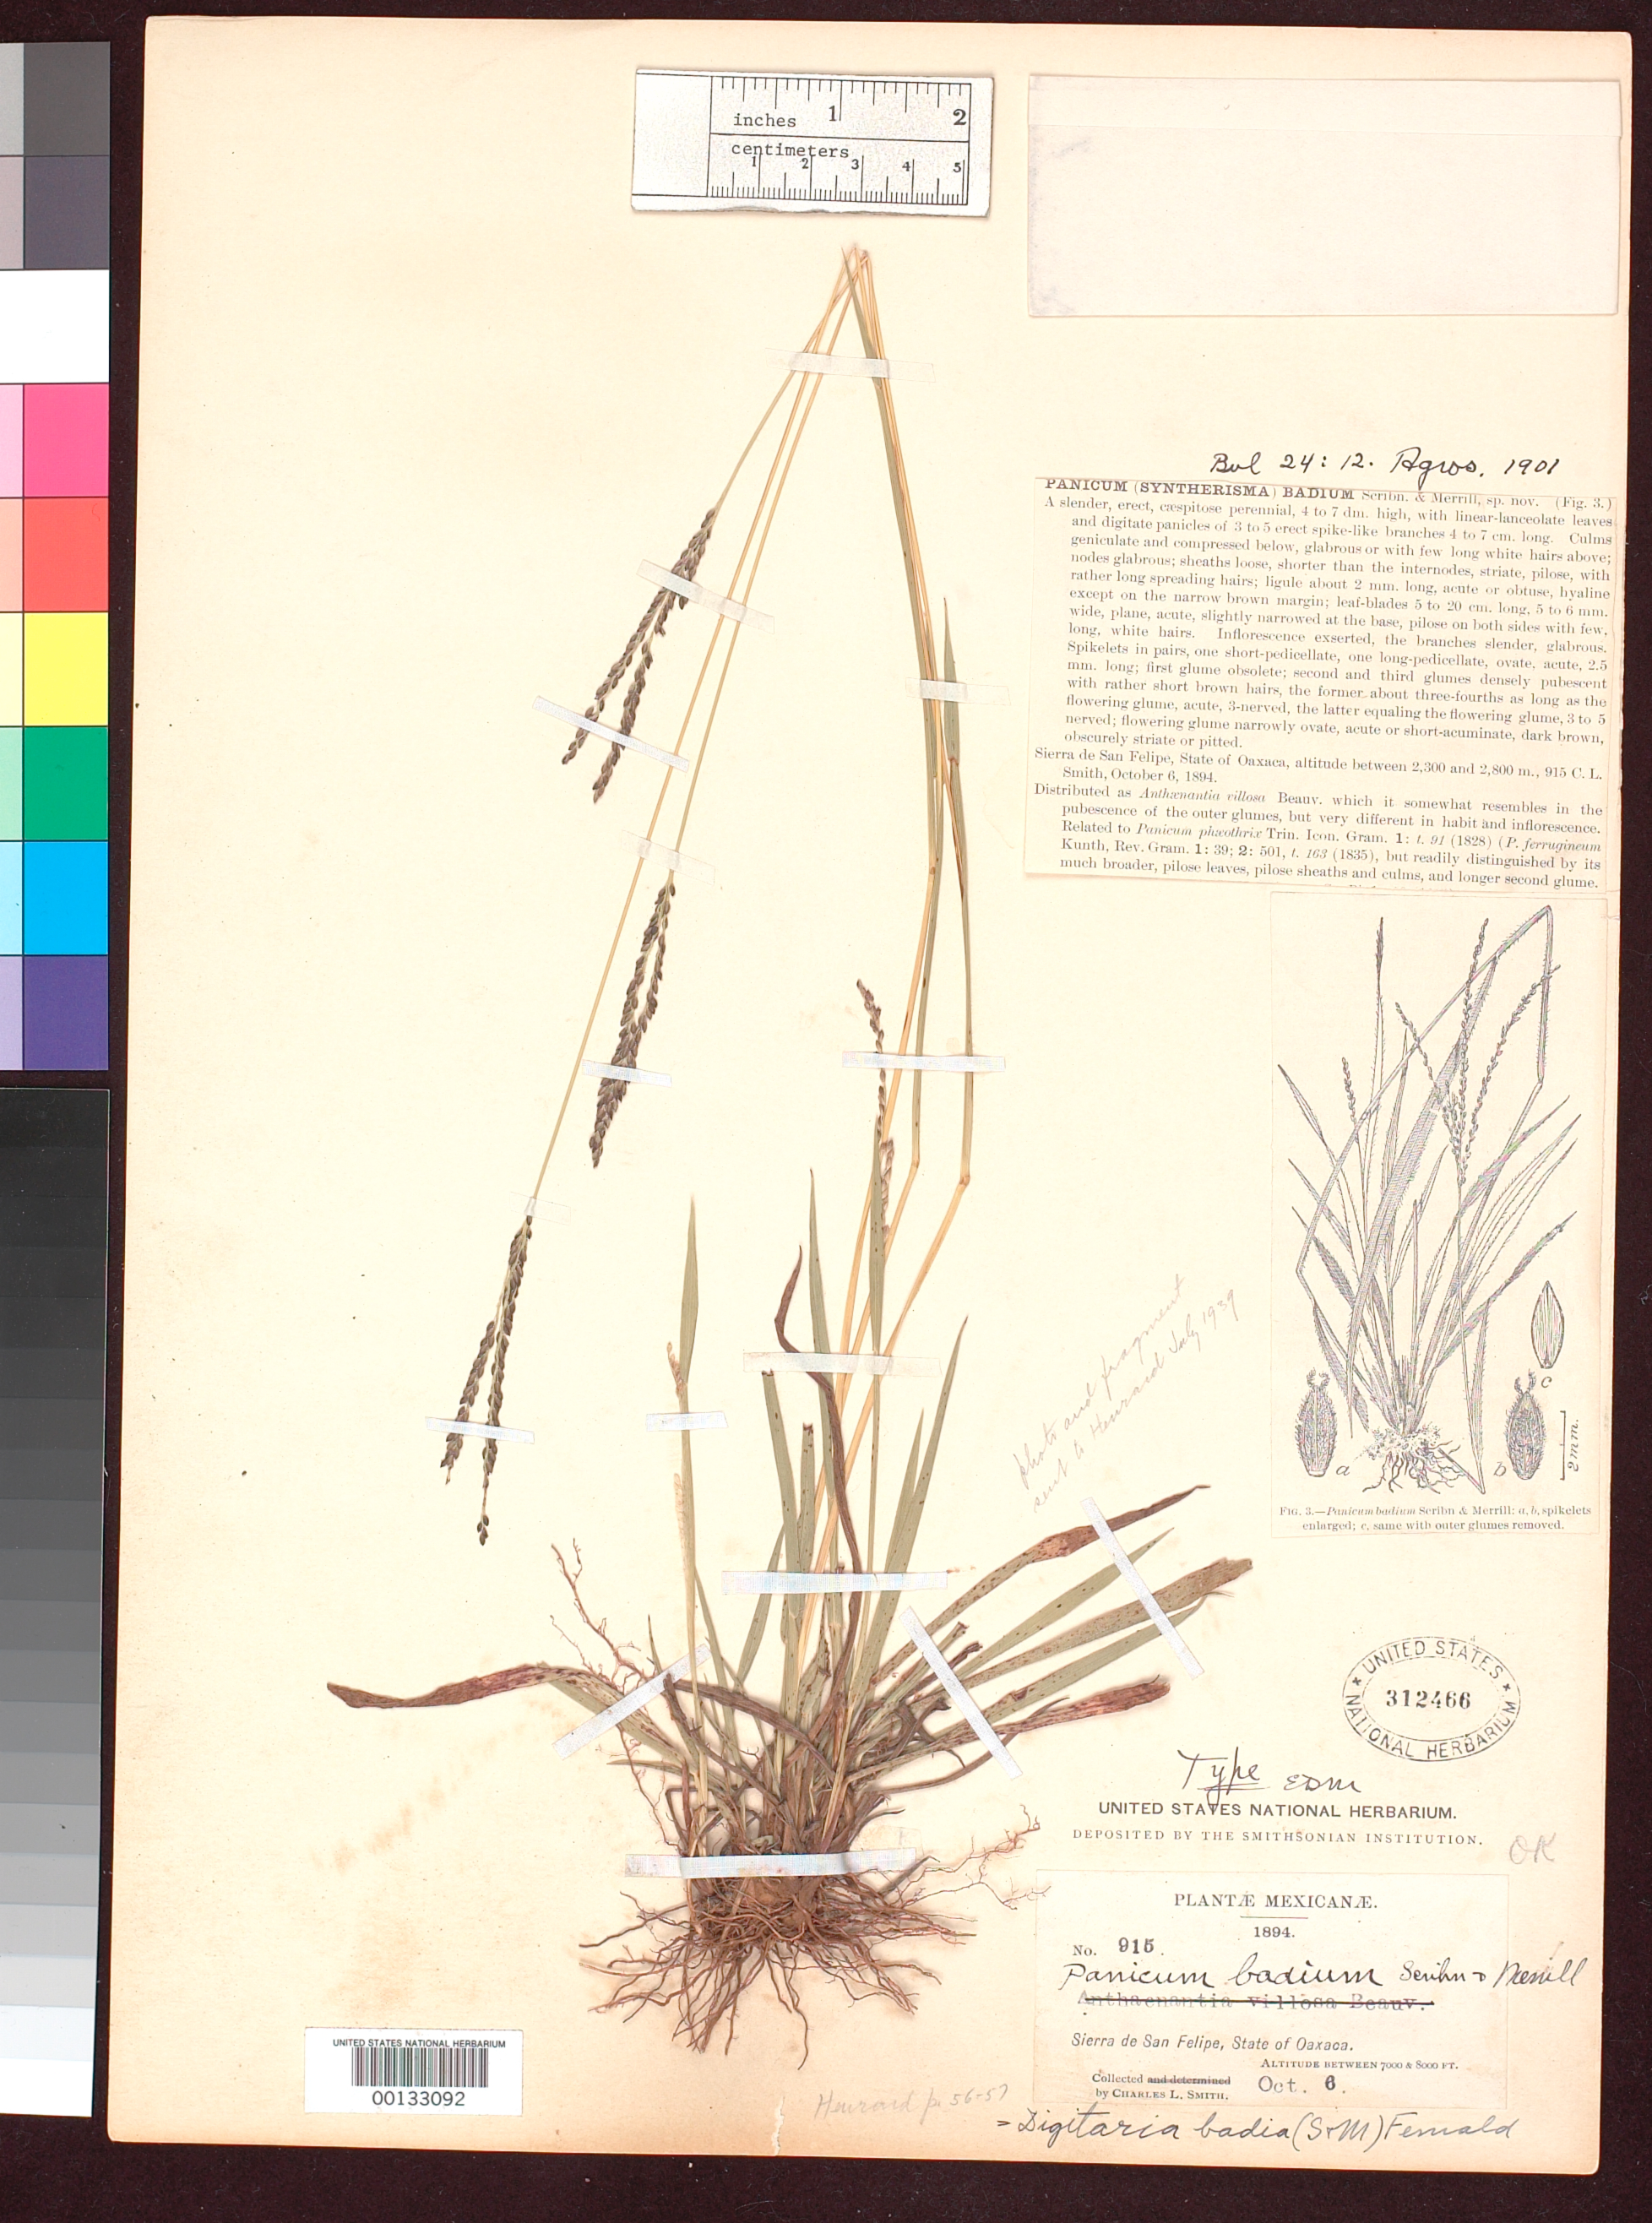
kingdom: Plantae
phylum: Tracheophyta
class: Liliopsida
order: Poales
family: Poaceae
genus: Panicum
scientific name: Panicum badium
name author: Scribn. & Merr.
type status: Holotype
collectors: C. L. Smith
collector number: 915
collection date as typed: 06 Oct 1894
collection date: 1894-10-06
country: Mexico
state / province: Oaxaca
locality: Sierra de San Felipe; alt. 7000-8000 ft.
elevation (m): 2134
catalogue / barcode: US 312466